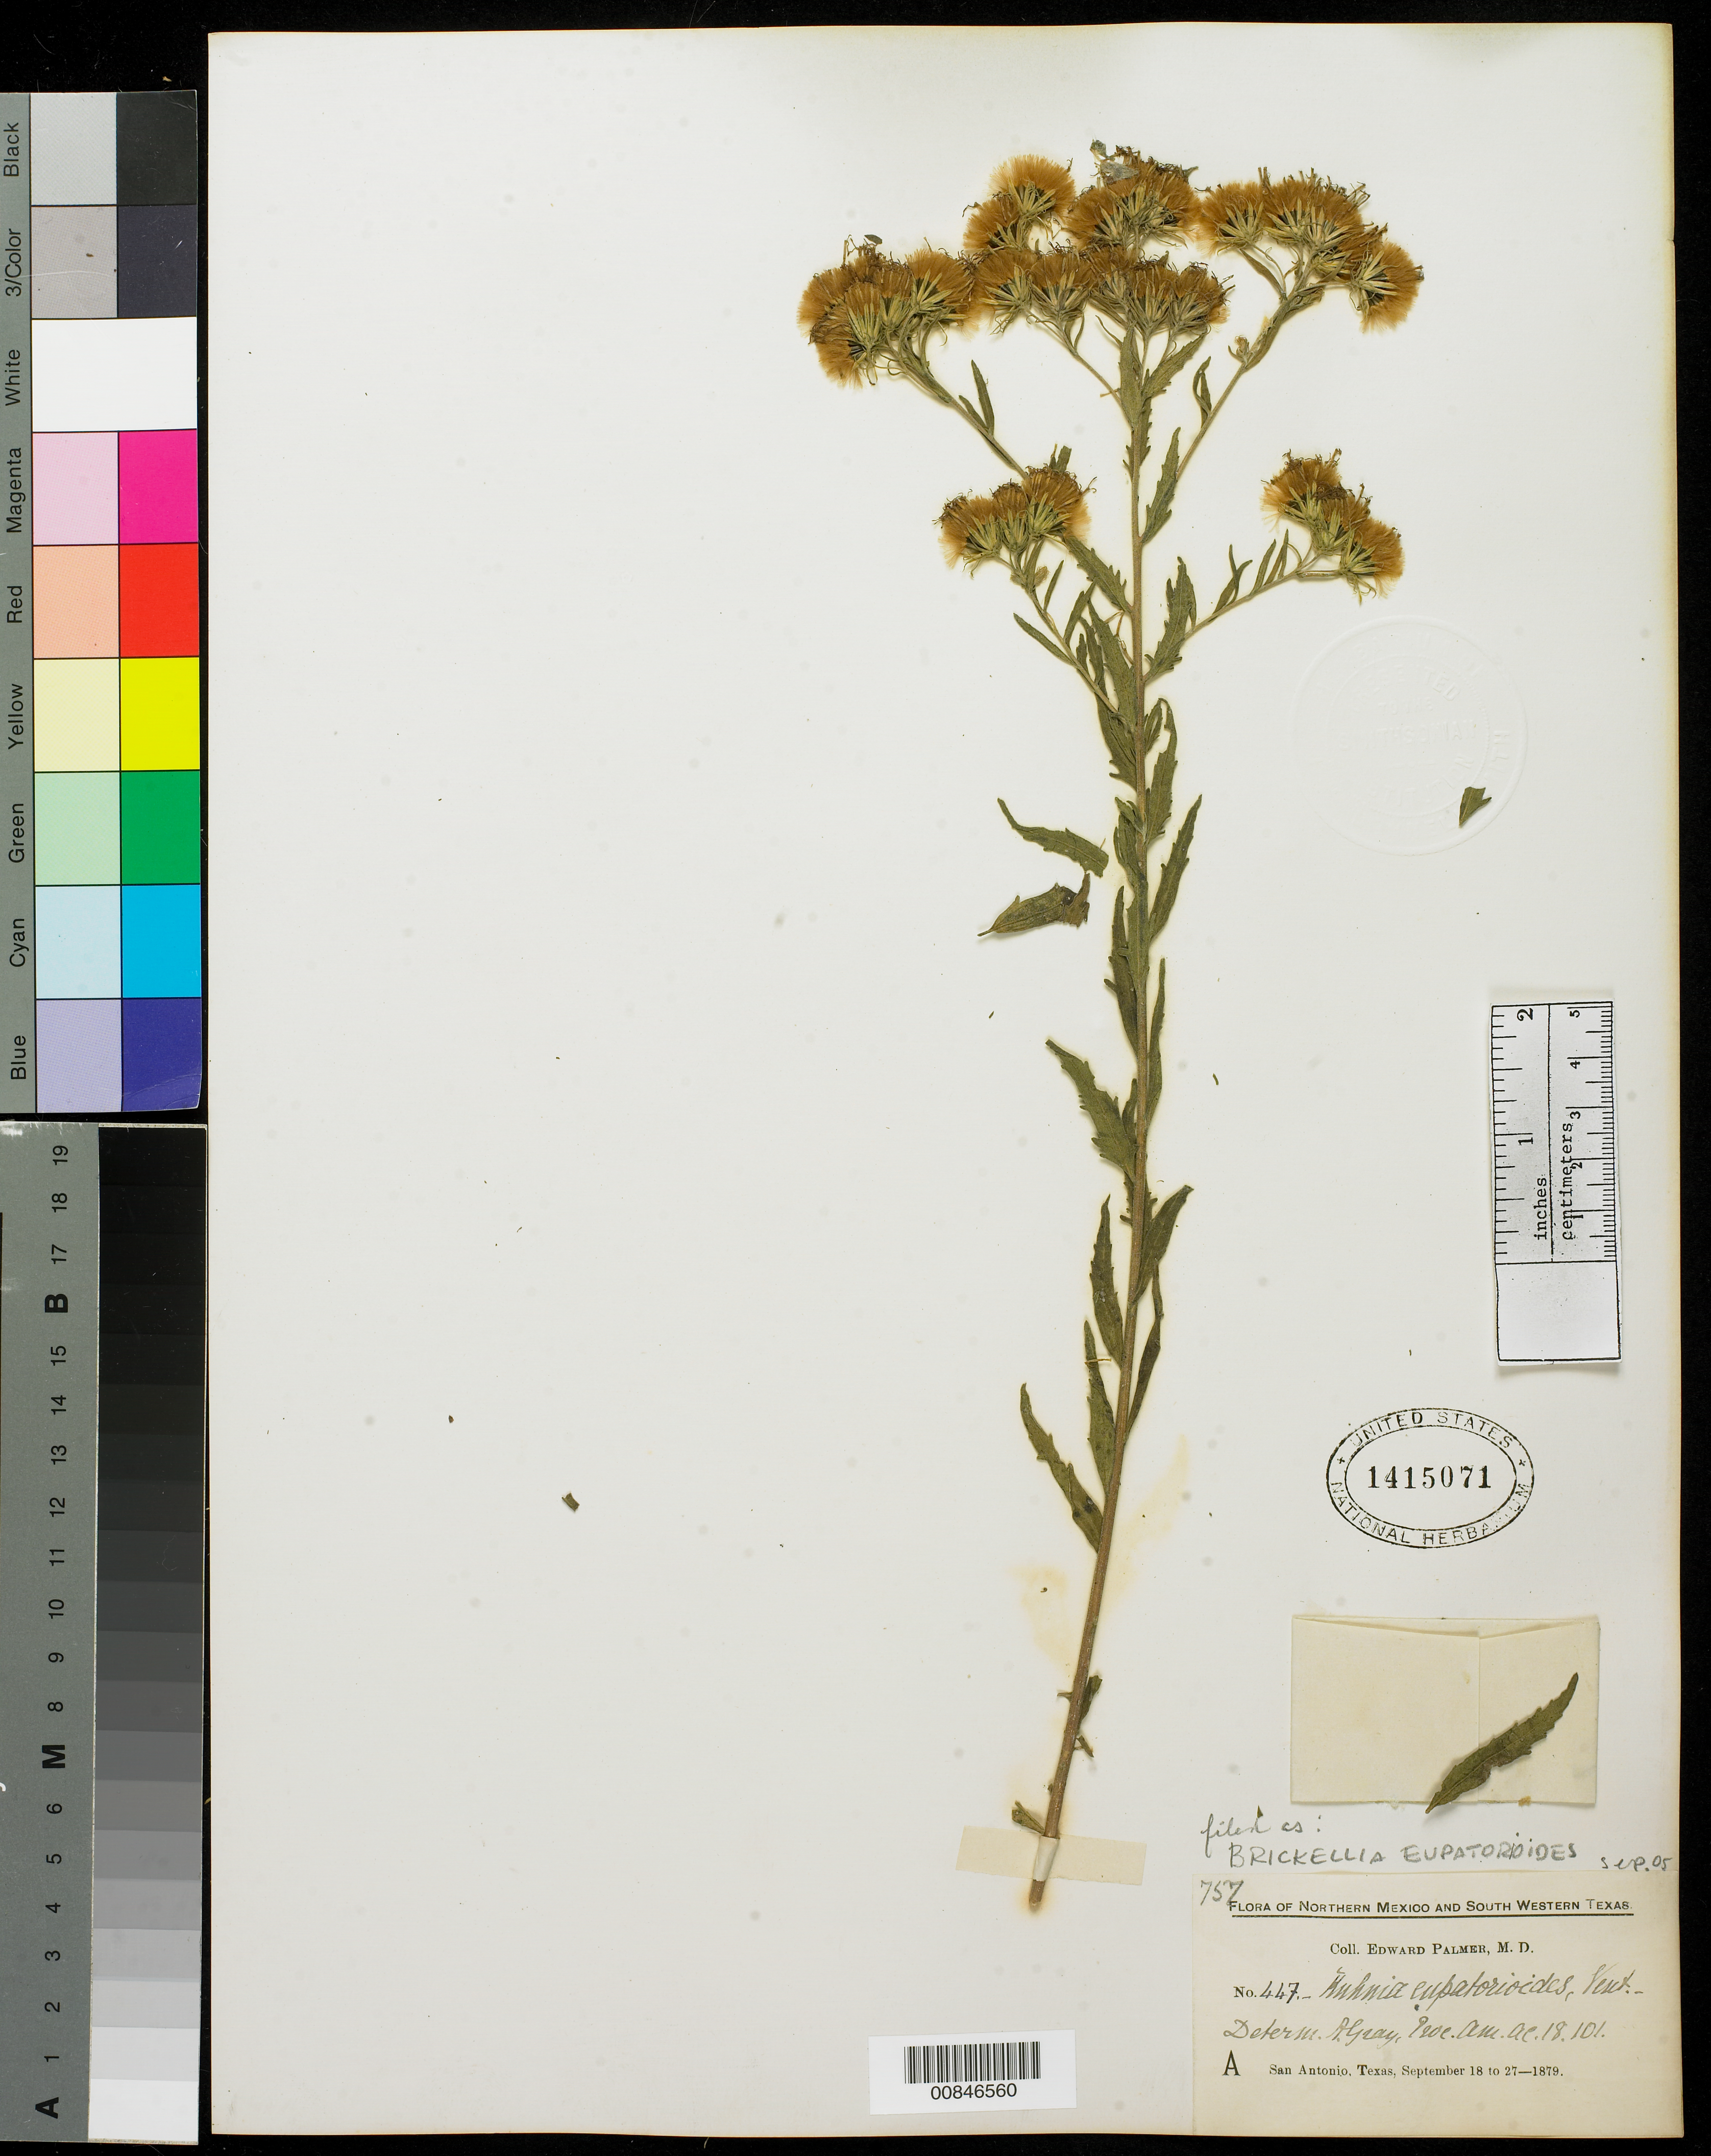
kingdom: Plantae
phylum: Tracheophyta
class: Magnoliopsida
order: Asterales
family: Asteraceae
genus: Brickellia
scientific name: Brickellia eupatorioides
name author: (L.) Shinners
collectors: E. Palmer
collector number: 447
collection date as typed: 18 Sep 1879 to 27 Sep 1879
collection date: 1879-09-18/1879-09-27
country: United States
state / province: Texas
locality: A. San Antonio, Texas.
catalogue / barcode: US 1415071